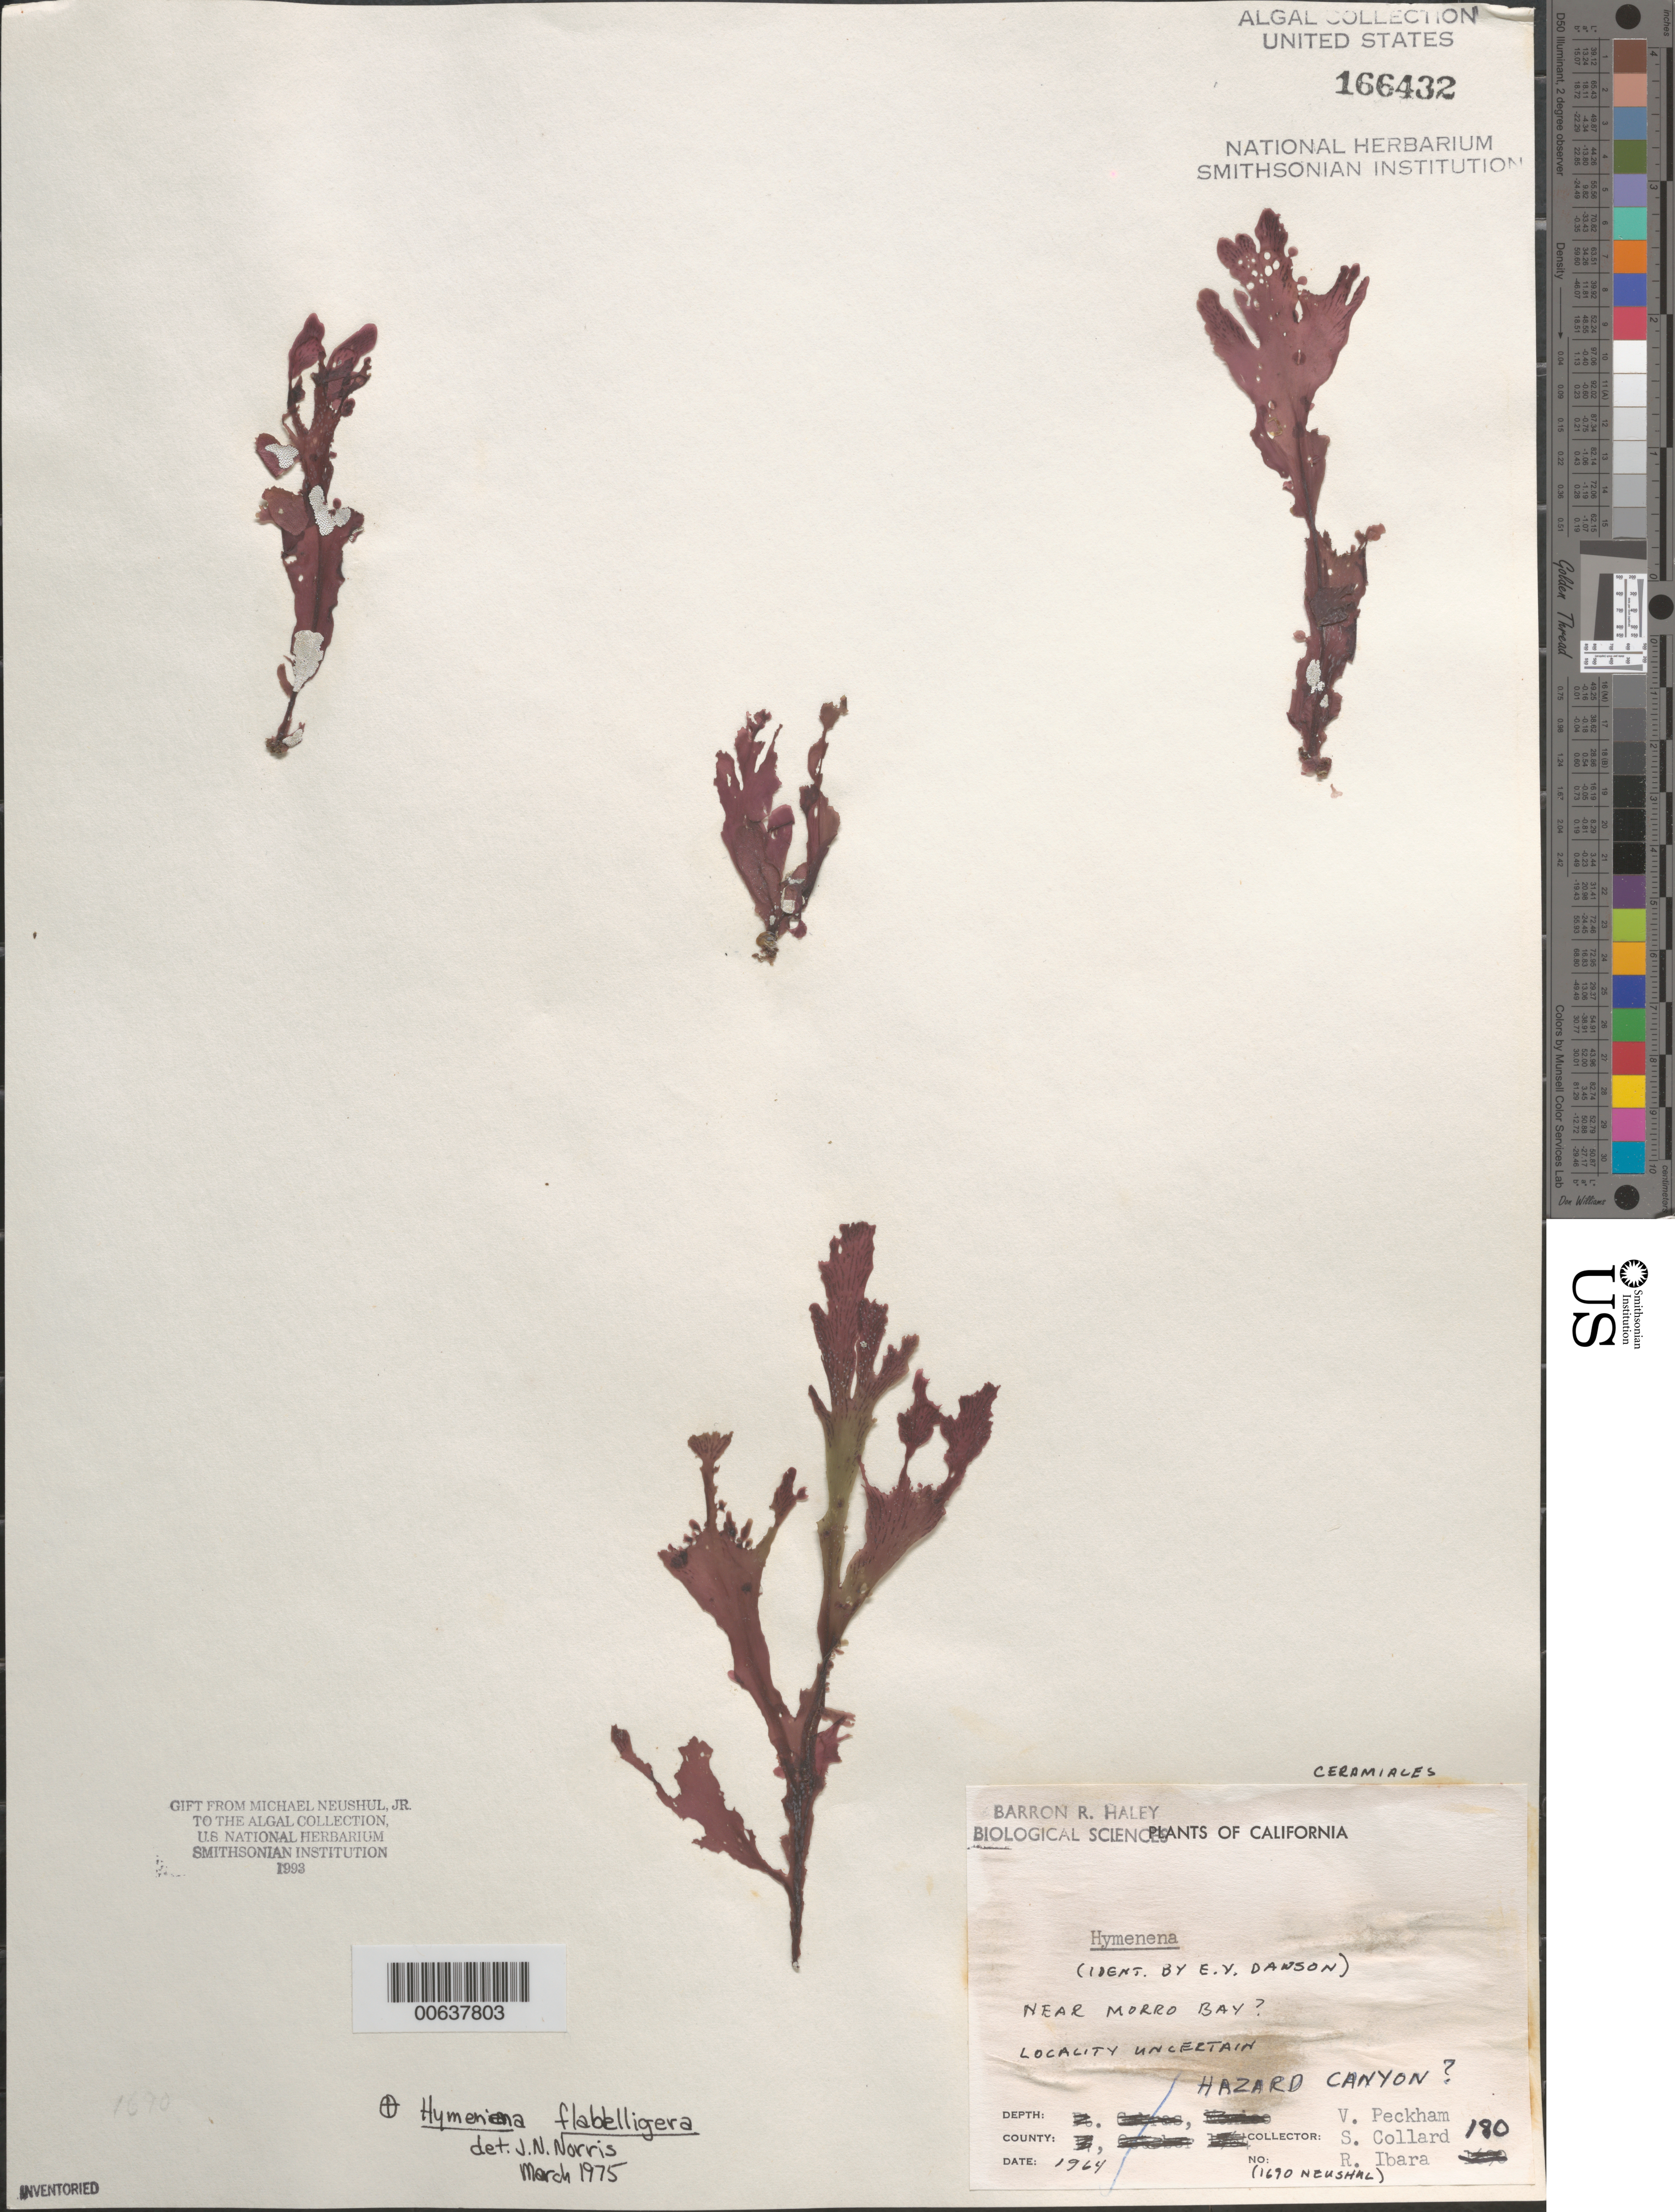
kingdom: Plantae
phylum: Rhodophyta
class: Florideophyceae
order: Ceramiales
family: Delesseriaceae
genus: Hymenena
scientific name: Hymenena flabelligera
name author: (J. Agardh) Kylin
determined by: Norris, James N.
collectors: V. Peckham, S. Collard & R. Ibara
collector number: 180 & Neushul 1690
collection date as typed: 1964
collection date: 1964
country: United States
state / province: California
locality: Near Morro Bay or Hazard Canyon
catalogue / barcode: US 166432